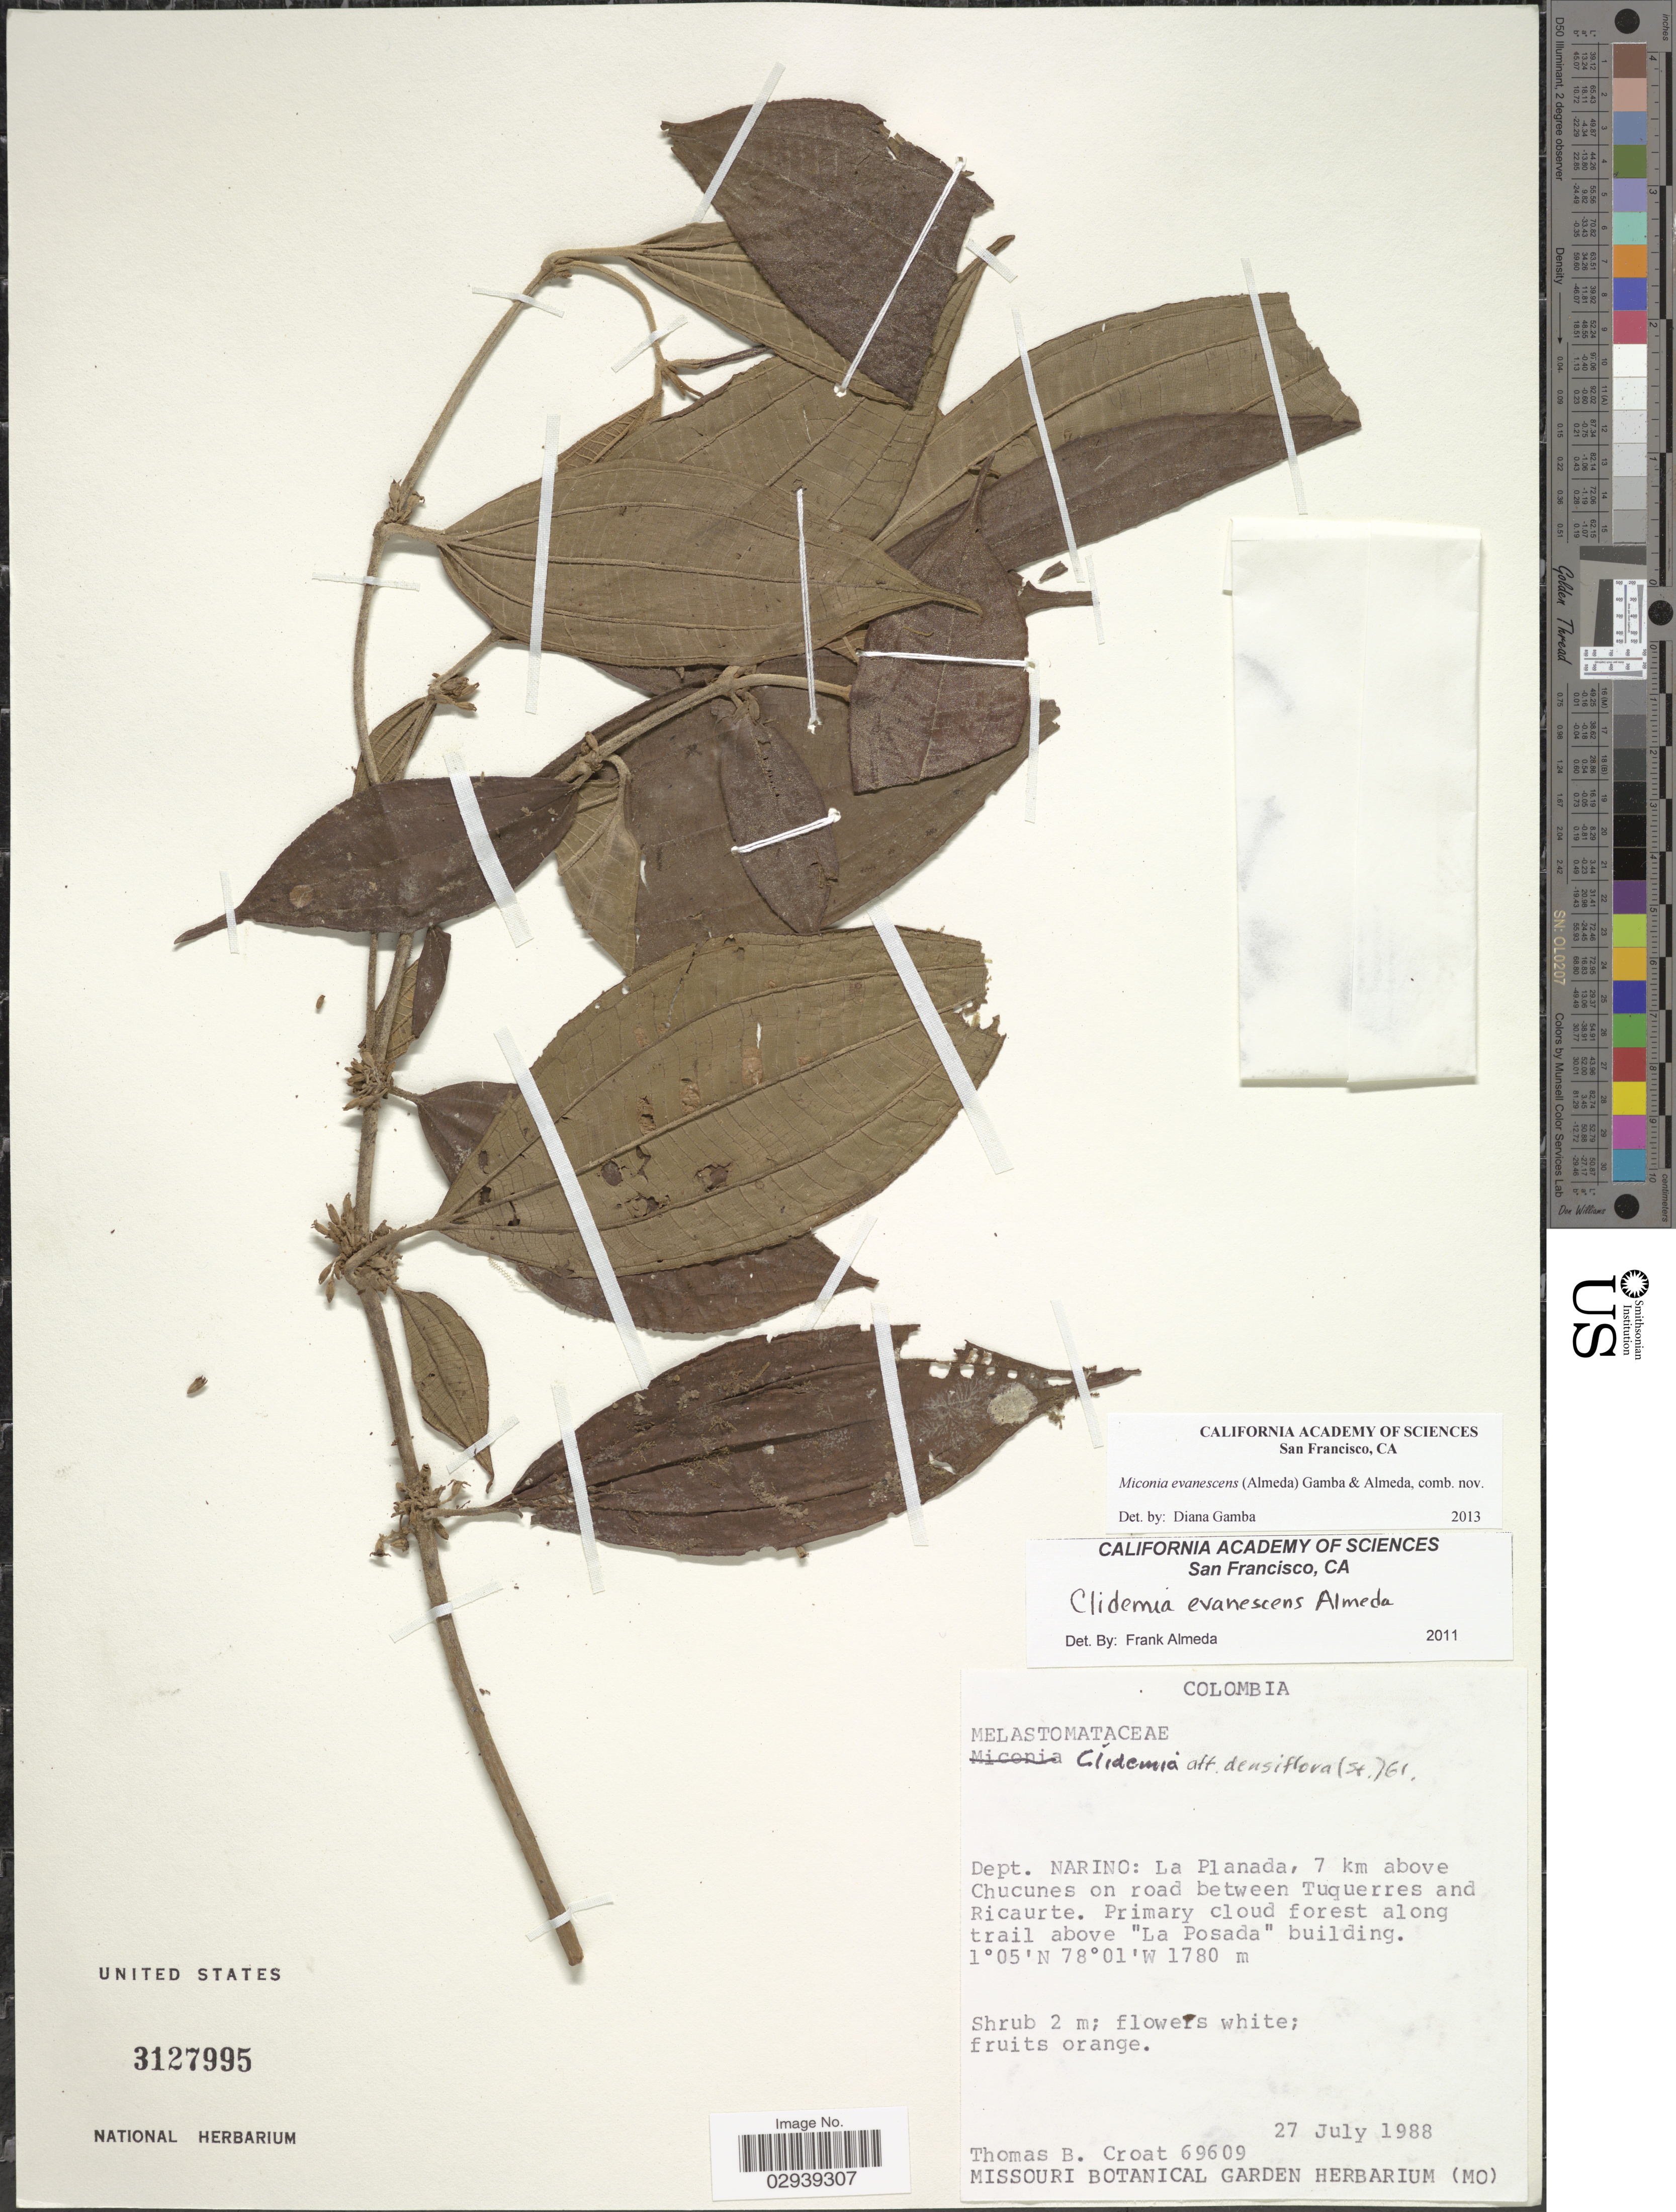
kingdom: Plantae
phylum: Tracheophyta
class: Magnoliopsida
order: Myrtales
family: Melastomataceae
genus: Miconia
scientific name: Miconia evanescens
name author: (Almeda) Gamba & Almeda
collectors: T. B. Croat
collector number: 69609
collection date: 1988-07-27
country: Colombia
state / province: Nariño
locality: Dept. Narino: La Planada, 7 km above Chucunes on road between Tuquerres and Ricaurte. Along trail above "La Posada" building.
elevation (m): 1780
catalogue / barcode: US 3127995